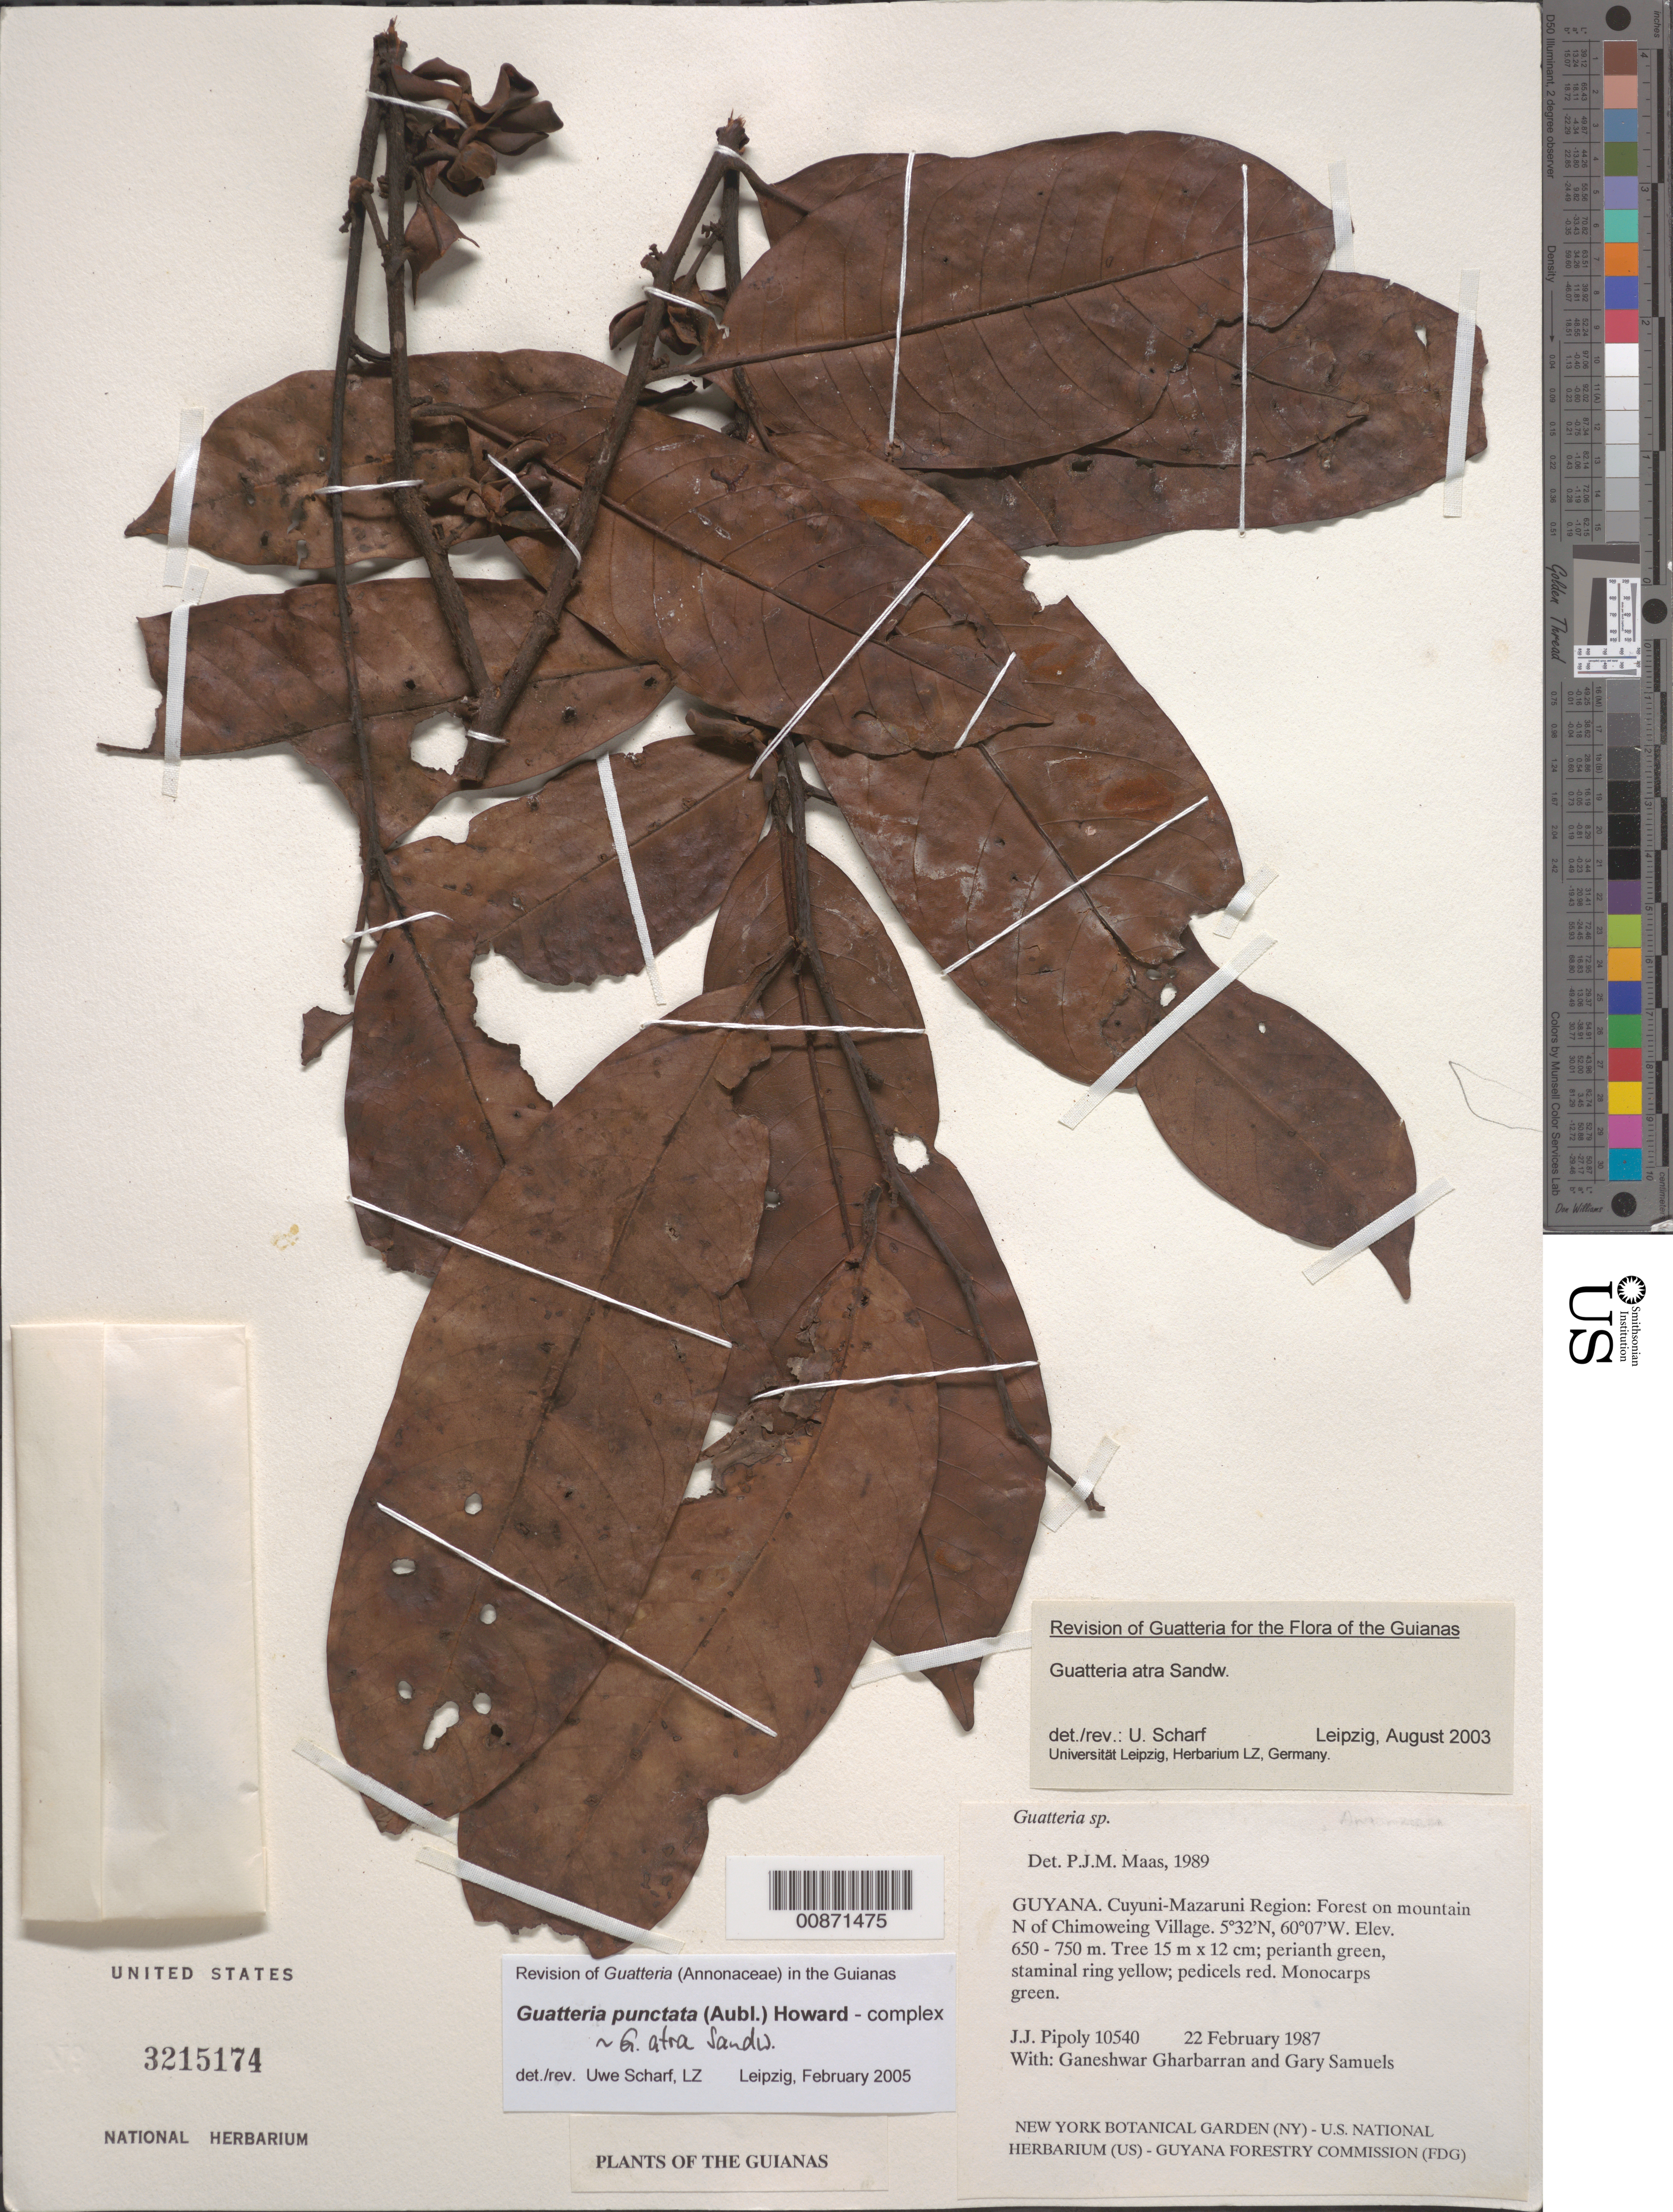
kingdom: Plantae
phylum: Tracheophyta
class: Magnoliopsida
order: Magnoliales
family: Annonaceae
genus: Guatteria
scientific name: Guatteria punctata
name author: (Aubl.) R.A. Howard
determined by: Scharf, U.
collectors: J. J. Pipoly, G. Gharbarran & G. Samuels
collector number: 10540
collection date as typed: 22 February 1987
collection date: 1987-02-22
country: Guyana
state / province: Cuyuni-Mazaruni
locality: Mountain N of Chinoweing Village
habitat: Forest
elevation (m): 650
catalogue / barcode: US 3215174